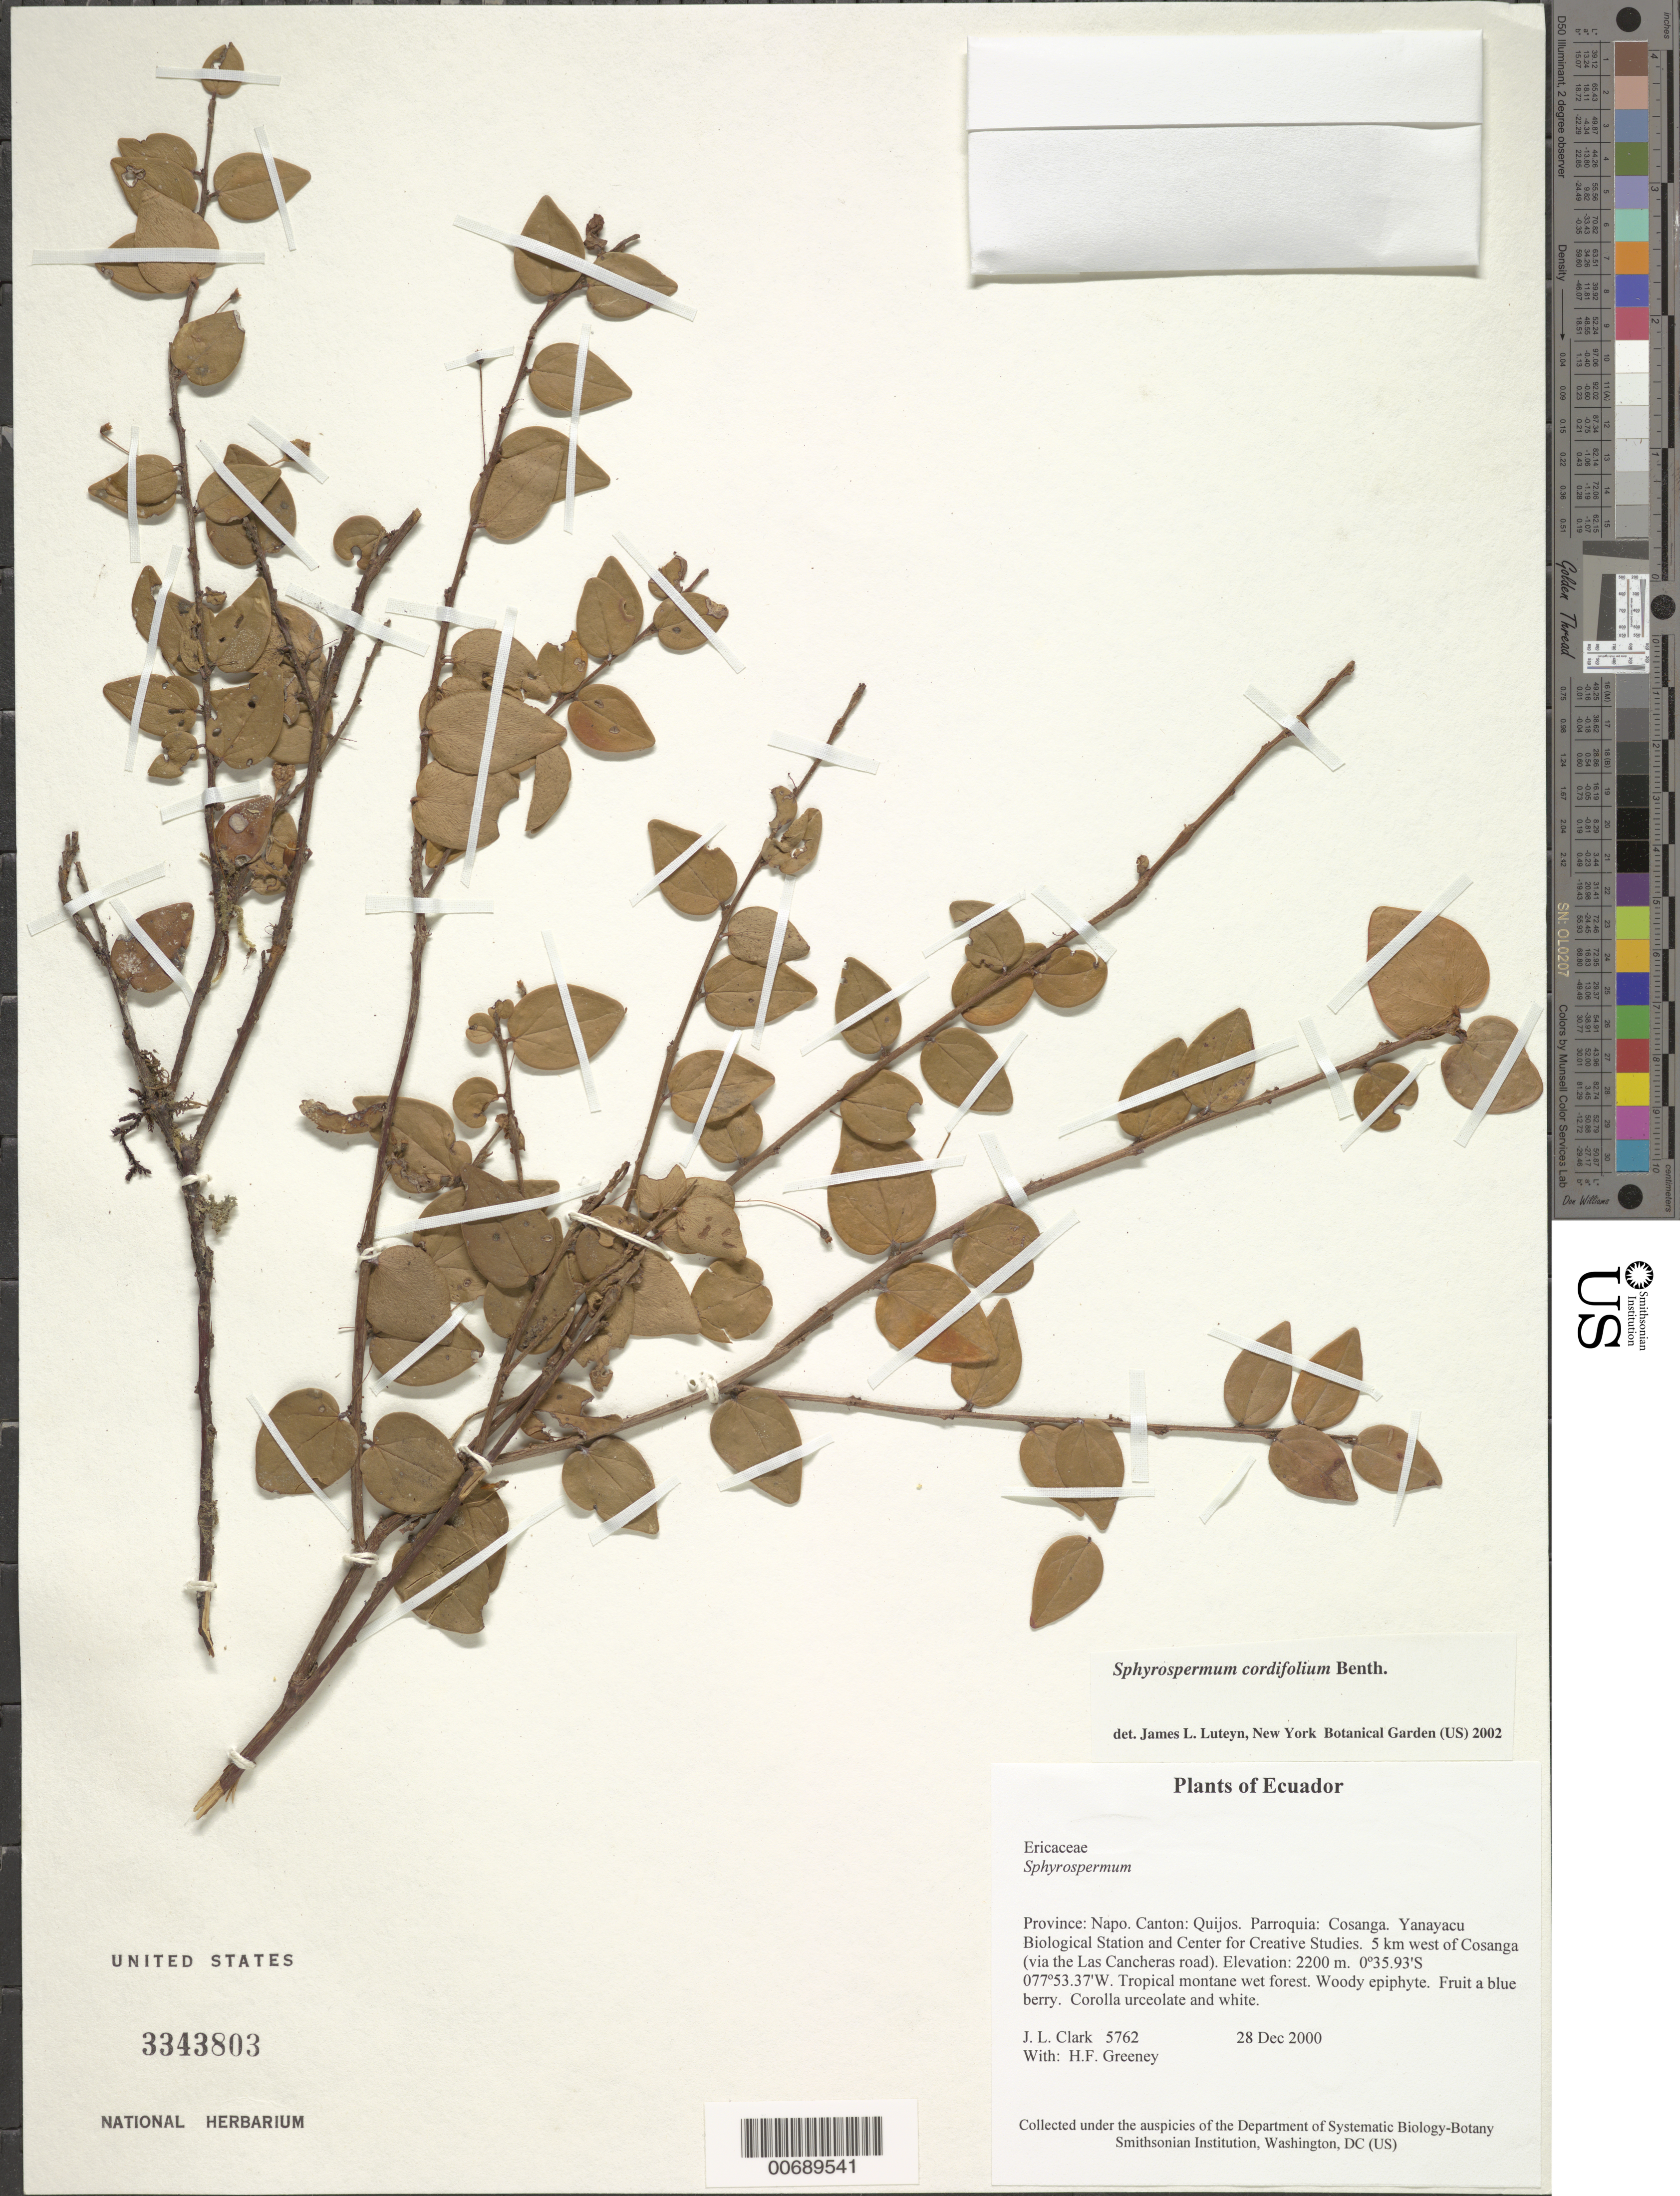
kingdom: Plantae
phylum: Tracheophyta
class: Magnoliopsida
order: Ericales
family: Ericaceae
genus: Sphyrospermum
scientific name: Sphyrospermum cordifolium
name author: Benth.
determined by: Luteyn, J. L.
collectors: J. L. Clark & H. Greeney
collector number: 5762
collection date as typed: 28 Dec 2000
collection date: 2000-12-28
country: Ecuador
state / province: Napo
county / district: Quijos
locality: Parroquia: Cosanga. Yanayacu Biological Station and Center for Creative Studies. 5 km west of Cosanga (via the Las Cancheras road).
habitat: Tropical montane wet forest.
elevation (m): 2200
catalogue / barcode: US 3343803